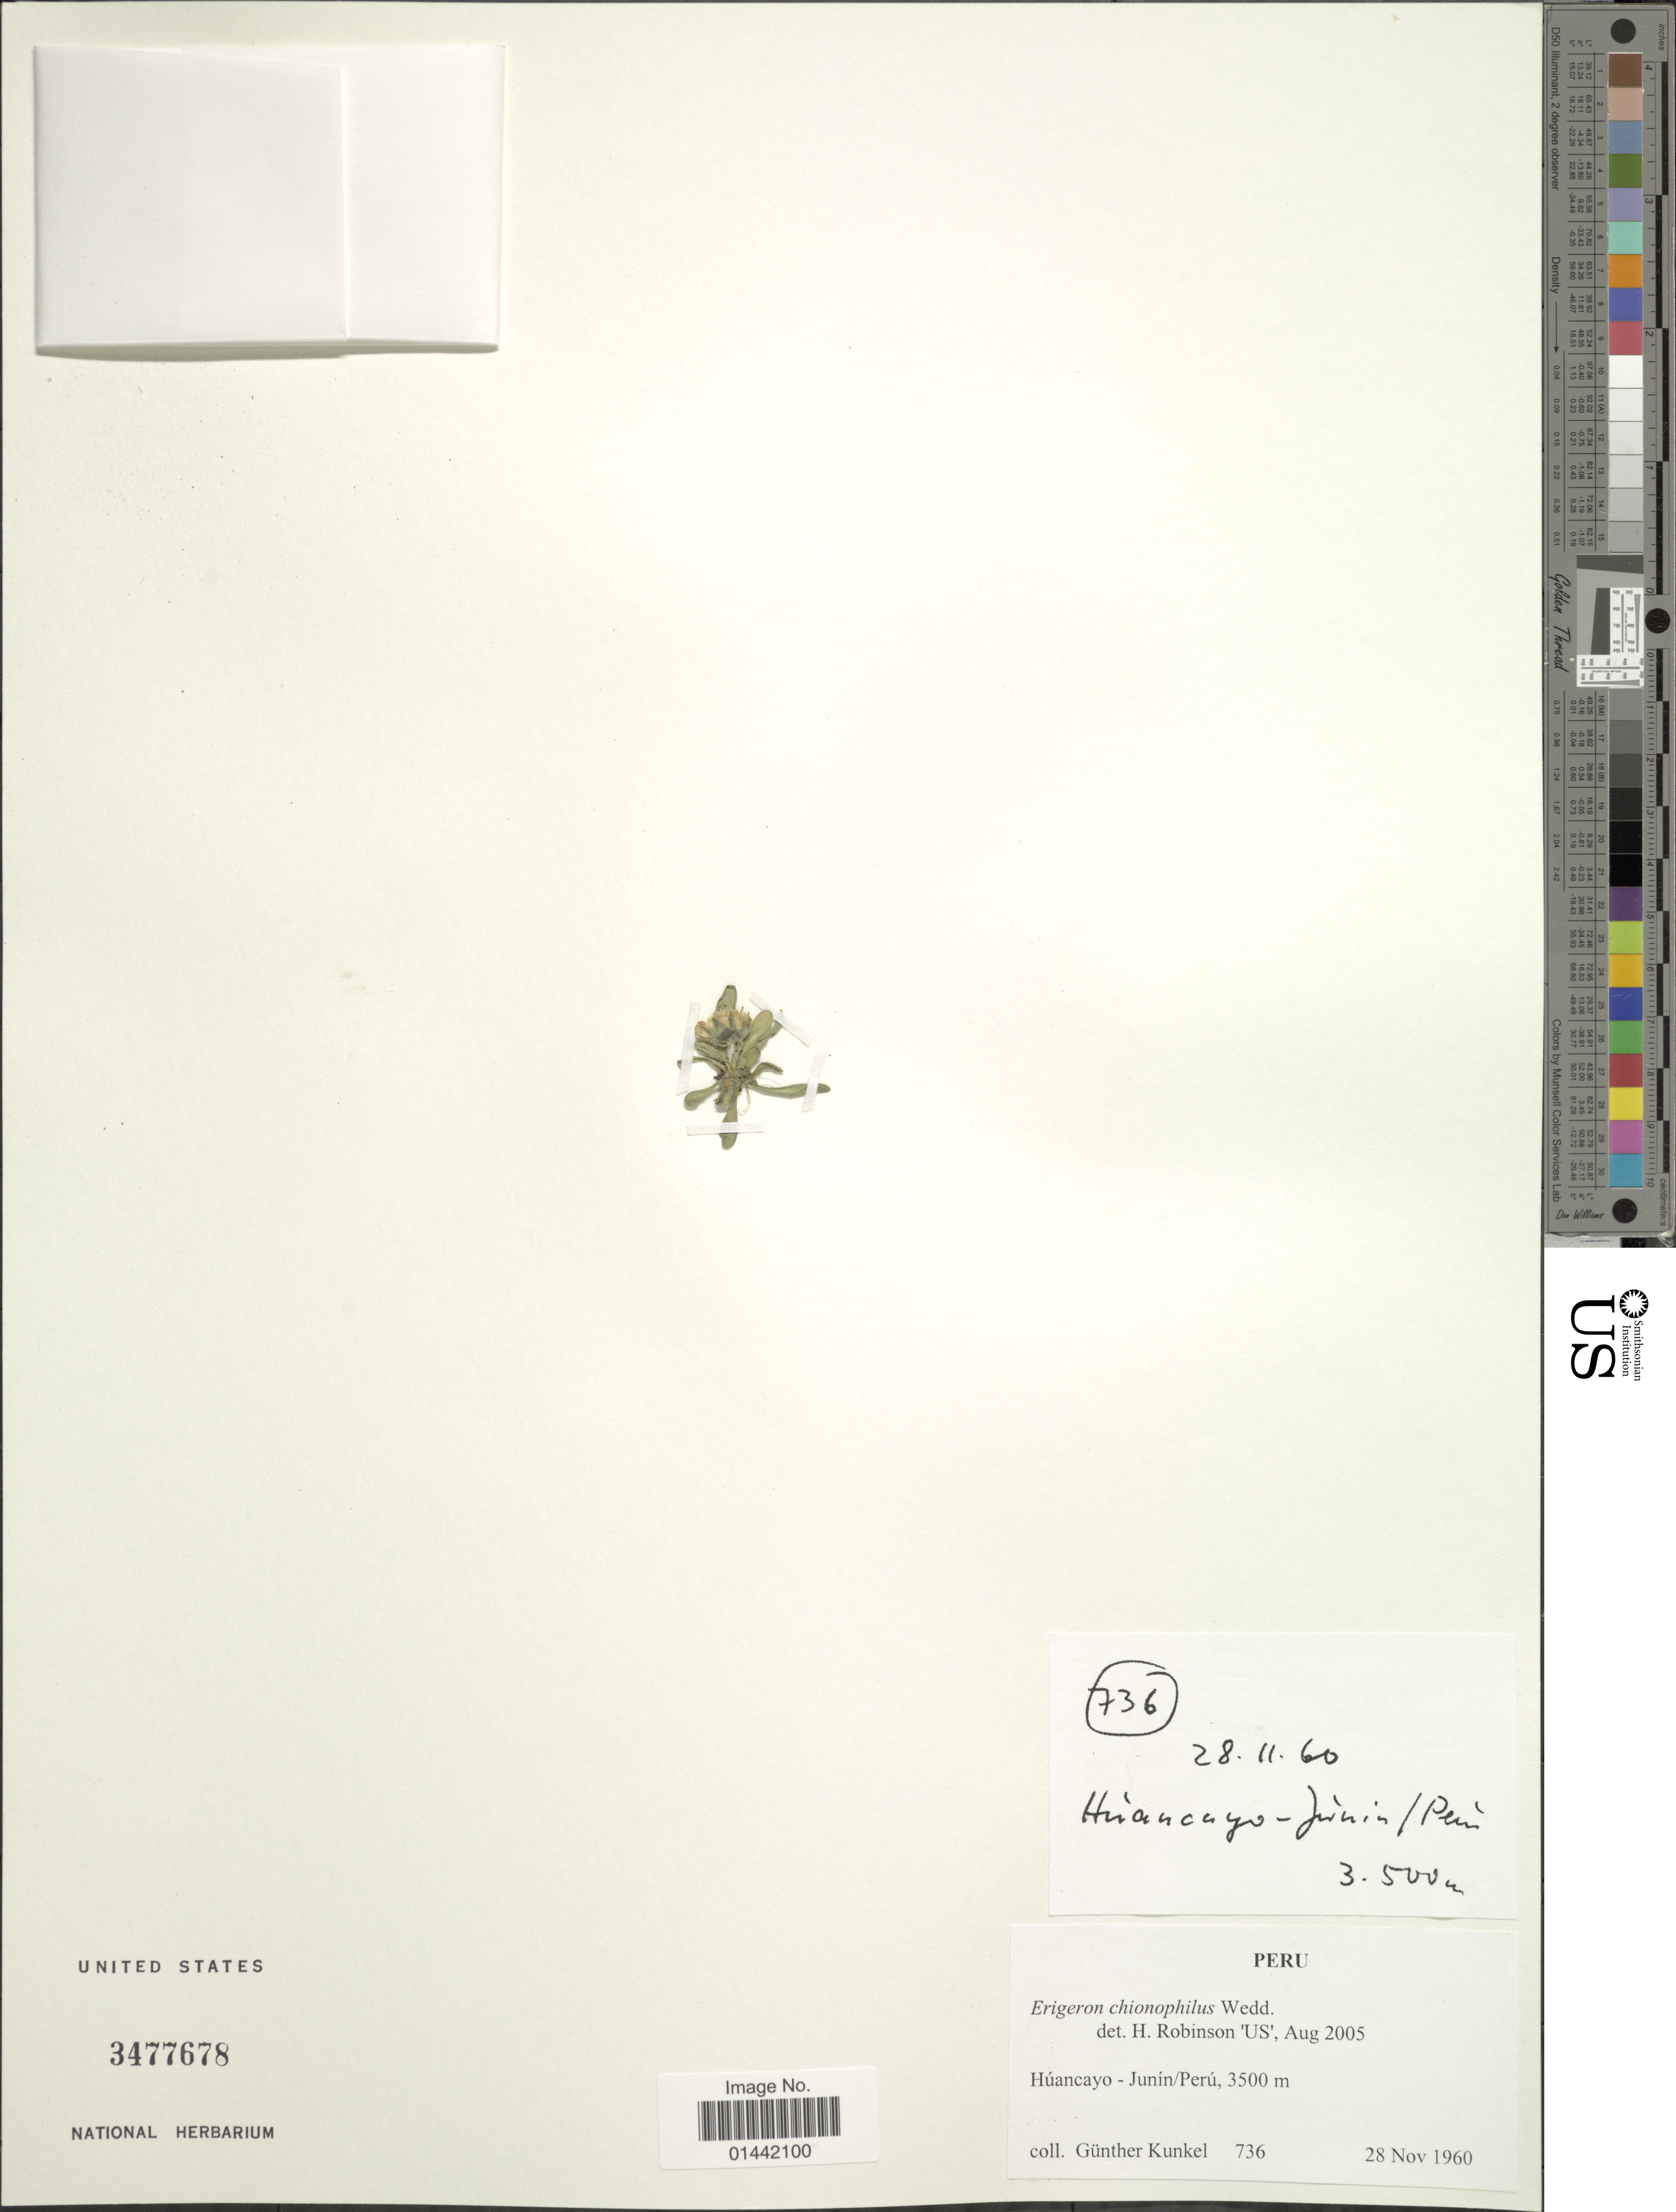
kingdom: Plantae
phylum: Tracheophyta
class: Magnoliopsida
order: Asterales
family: Asteraceae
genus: Erigeron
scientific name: Erigeron chionophilus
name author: Wedd.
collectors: G. Kunkel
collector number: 736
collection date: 1960-11-28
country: Peru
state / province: Junín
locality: Húancayo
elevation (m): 3500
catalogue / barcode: US 3477678